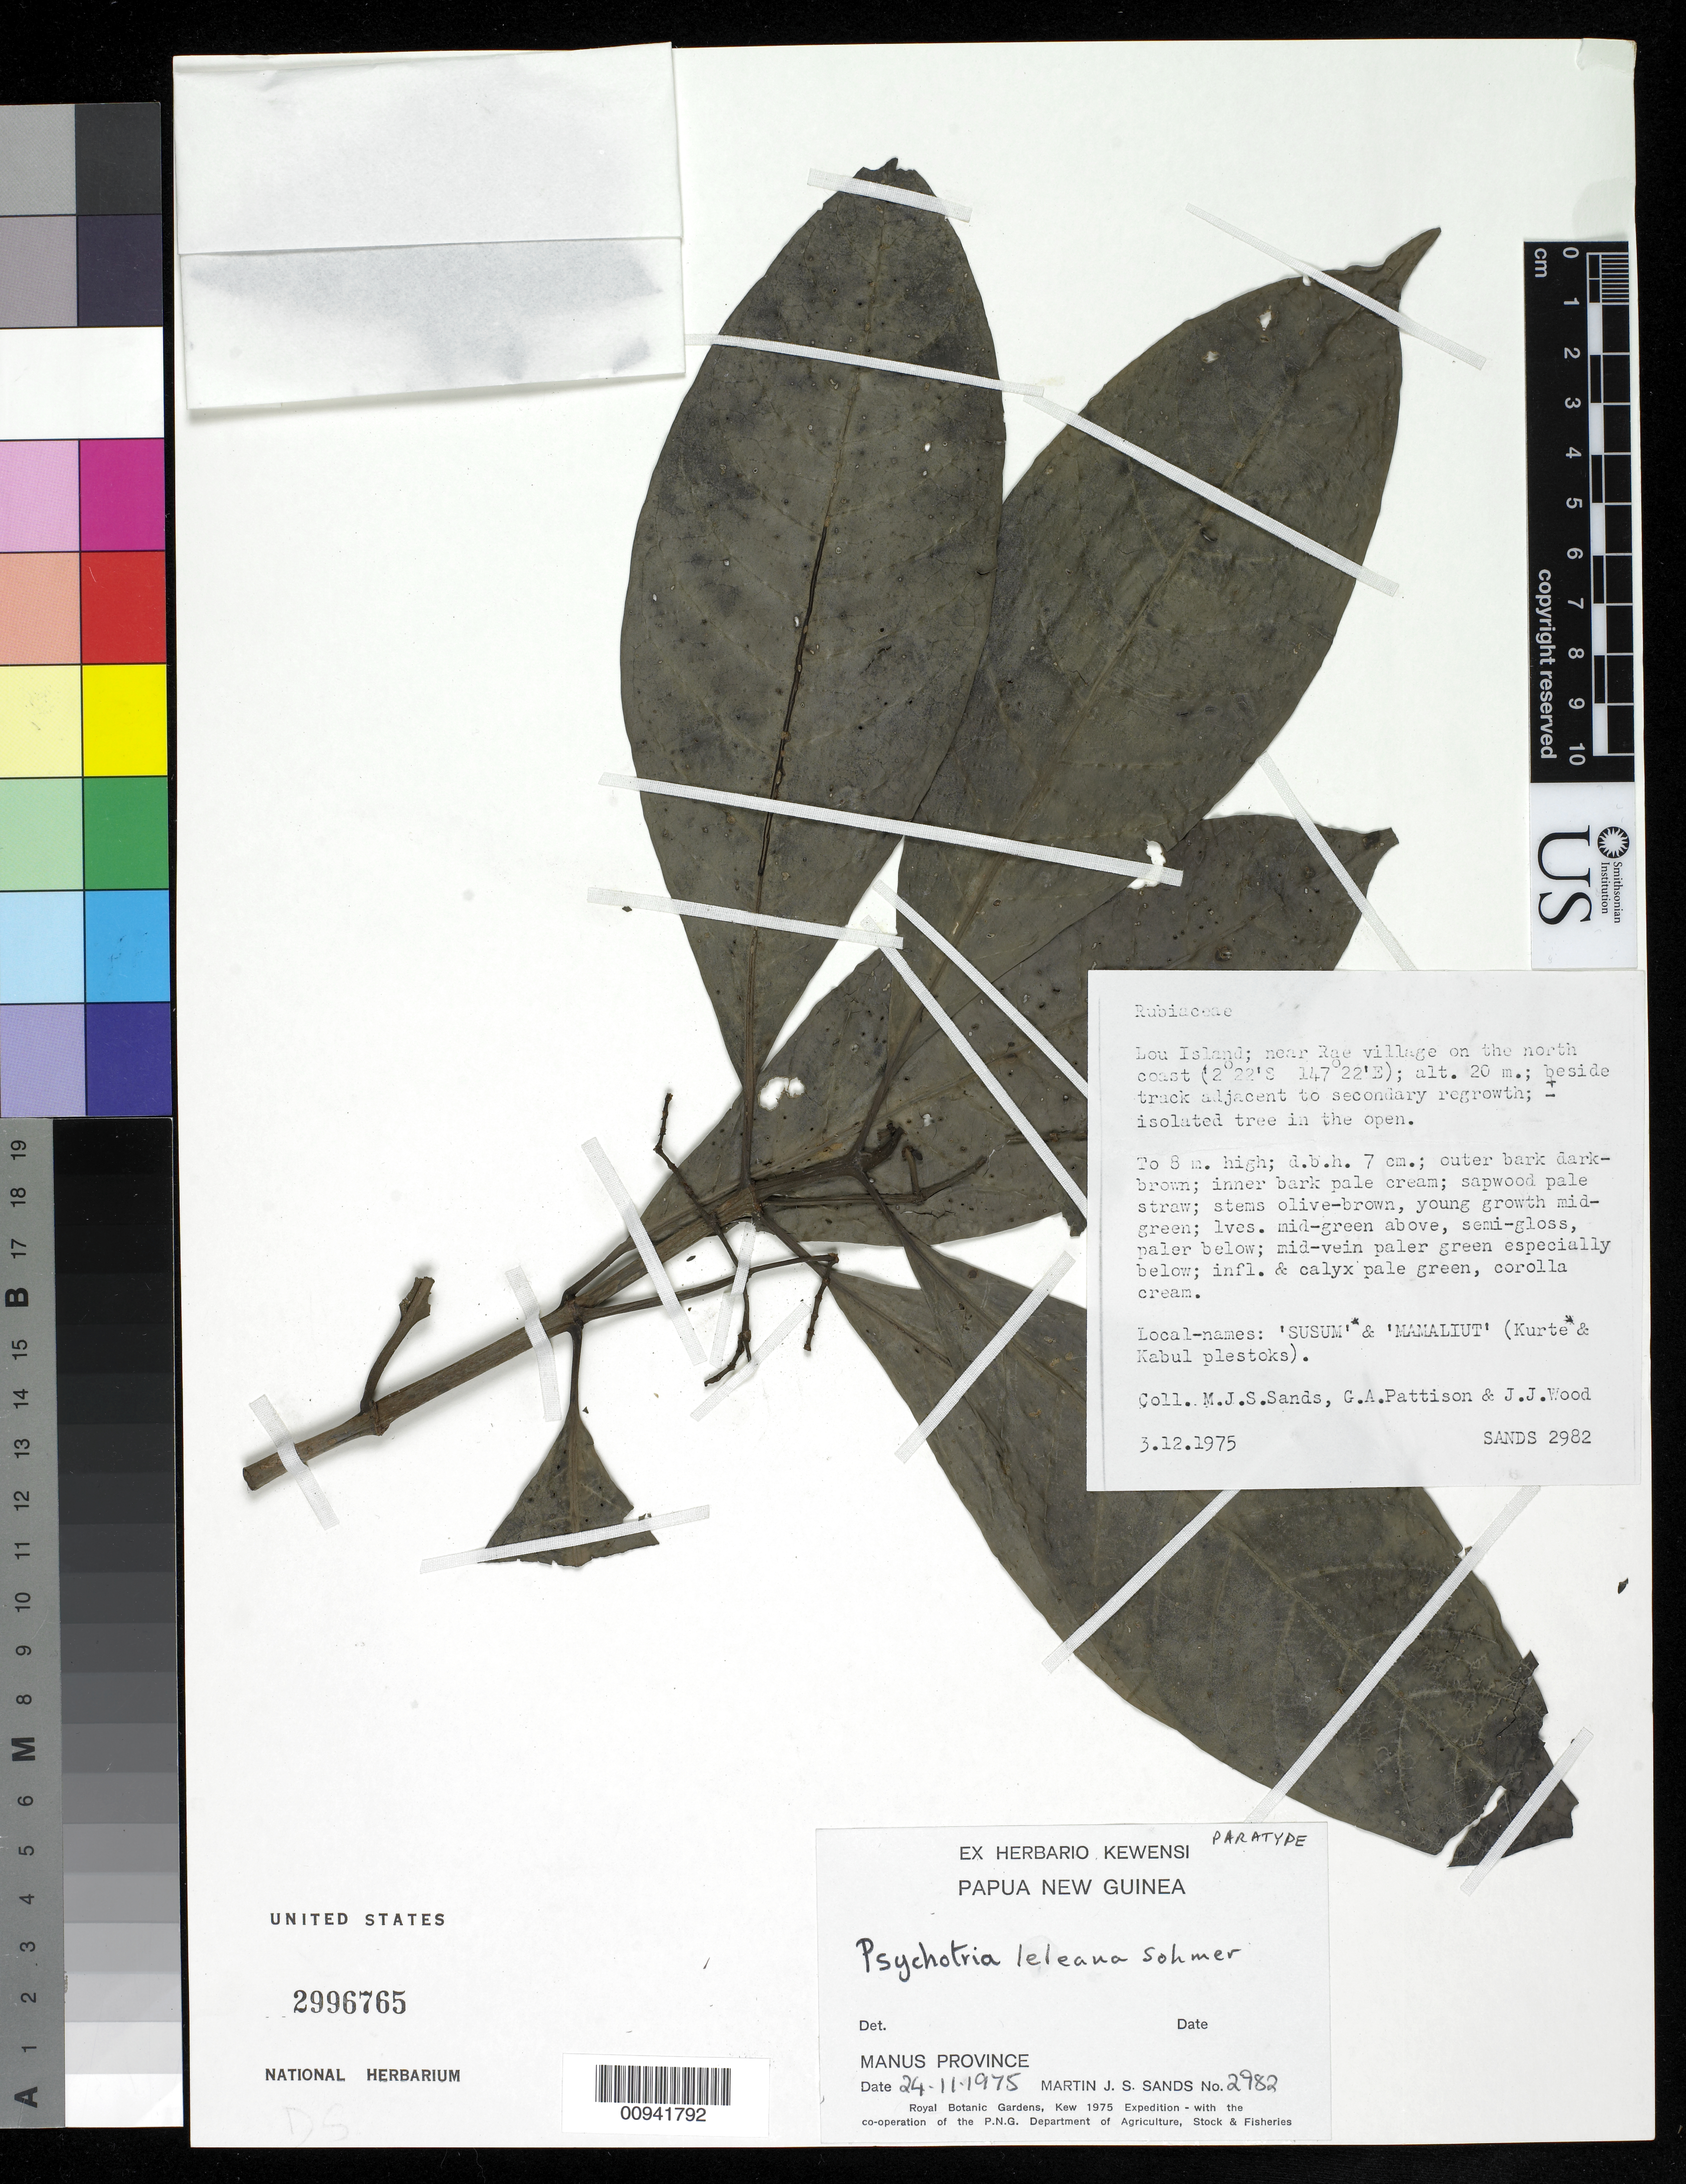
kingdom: Plantae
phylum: Tracheophyta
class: Magnoliopsida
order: Gentianales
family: Rubiaceae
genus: Psychotria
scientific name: Psychotria leleana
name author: Sohmer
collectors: M. Sands, G. Pattison & J. Wood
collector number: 2982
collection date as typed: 24 Nov 1975 to 03 Dec 1975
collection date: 1975-11-24/1975-12-03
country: Papua New Guinea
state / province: Manus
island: Lou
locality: Lou Island; near Rae village on the north coast.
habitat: beside track adjacent to secondary regrowth; isolated tree in the open.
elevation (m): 20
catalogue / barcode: US 2996765